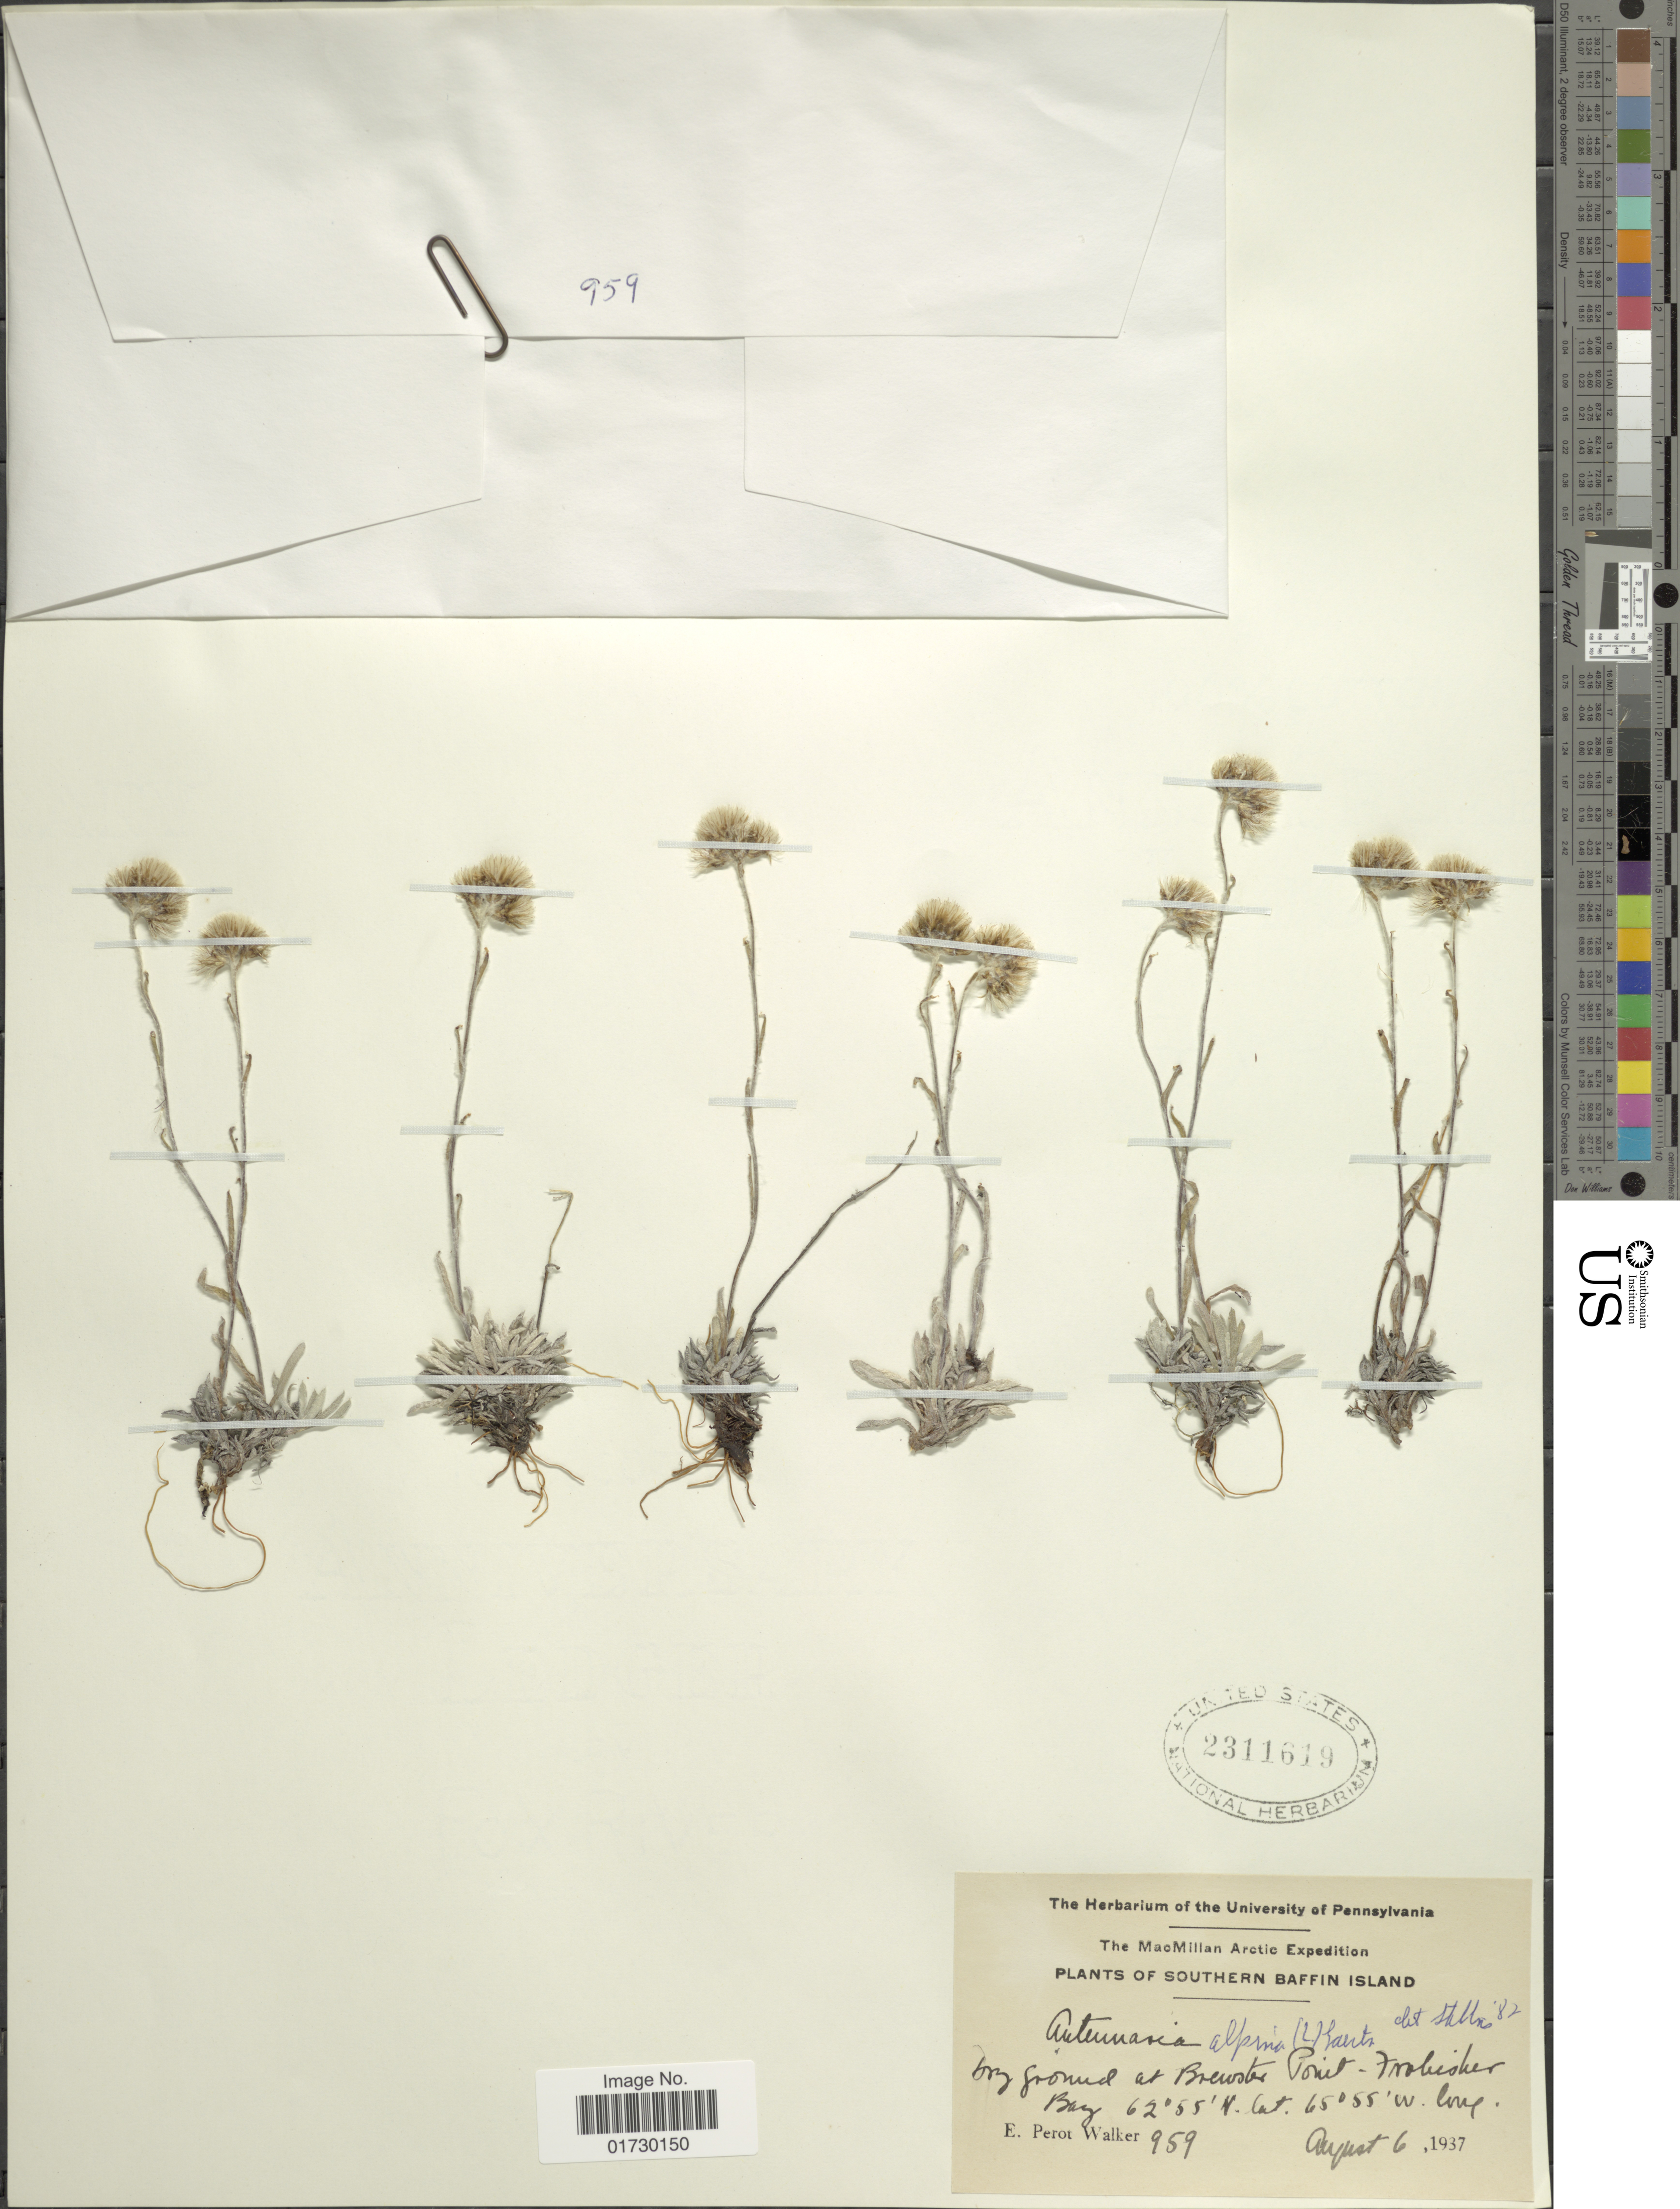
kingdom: Plantae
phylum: Tracheophyta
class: Magnoliopsida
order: Asterales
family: Asteraceae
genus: Antennaria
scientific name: Antennaria alpina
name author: (L.) Gaertn.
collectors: E. P. Walker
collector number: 959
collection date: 1937-08-06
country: Canada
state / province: Nunavut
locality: Arctic, Southern Baffin Island, Dry Ground at Brewster Ponit-Frokisker Bay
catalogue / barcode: US 2311619